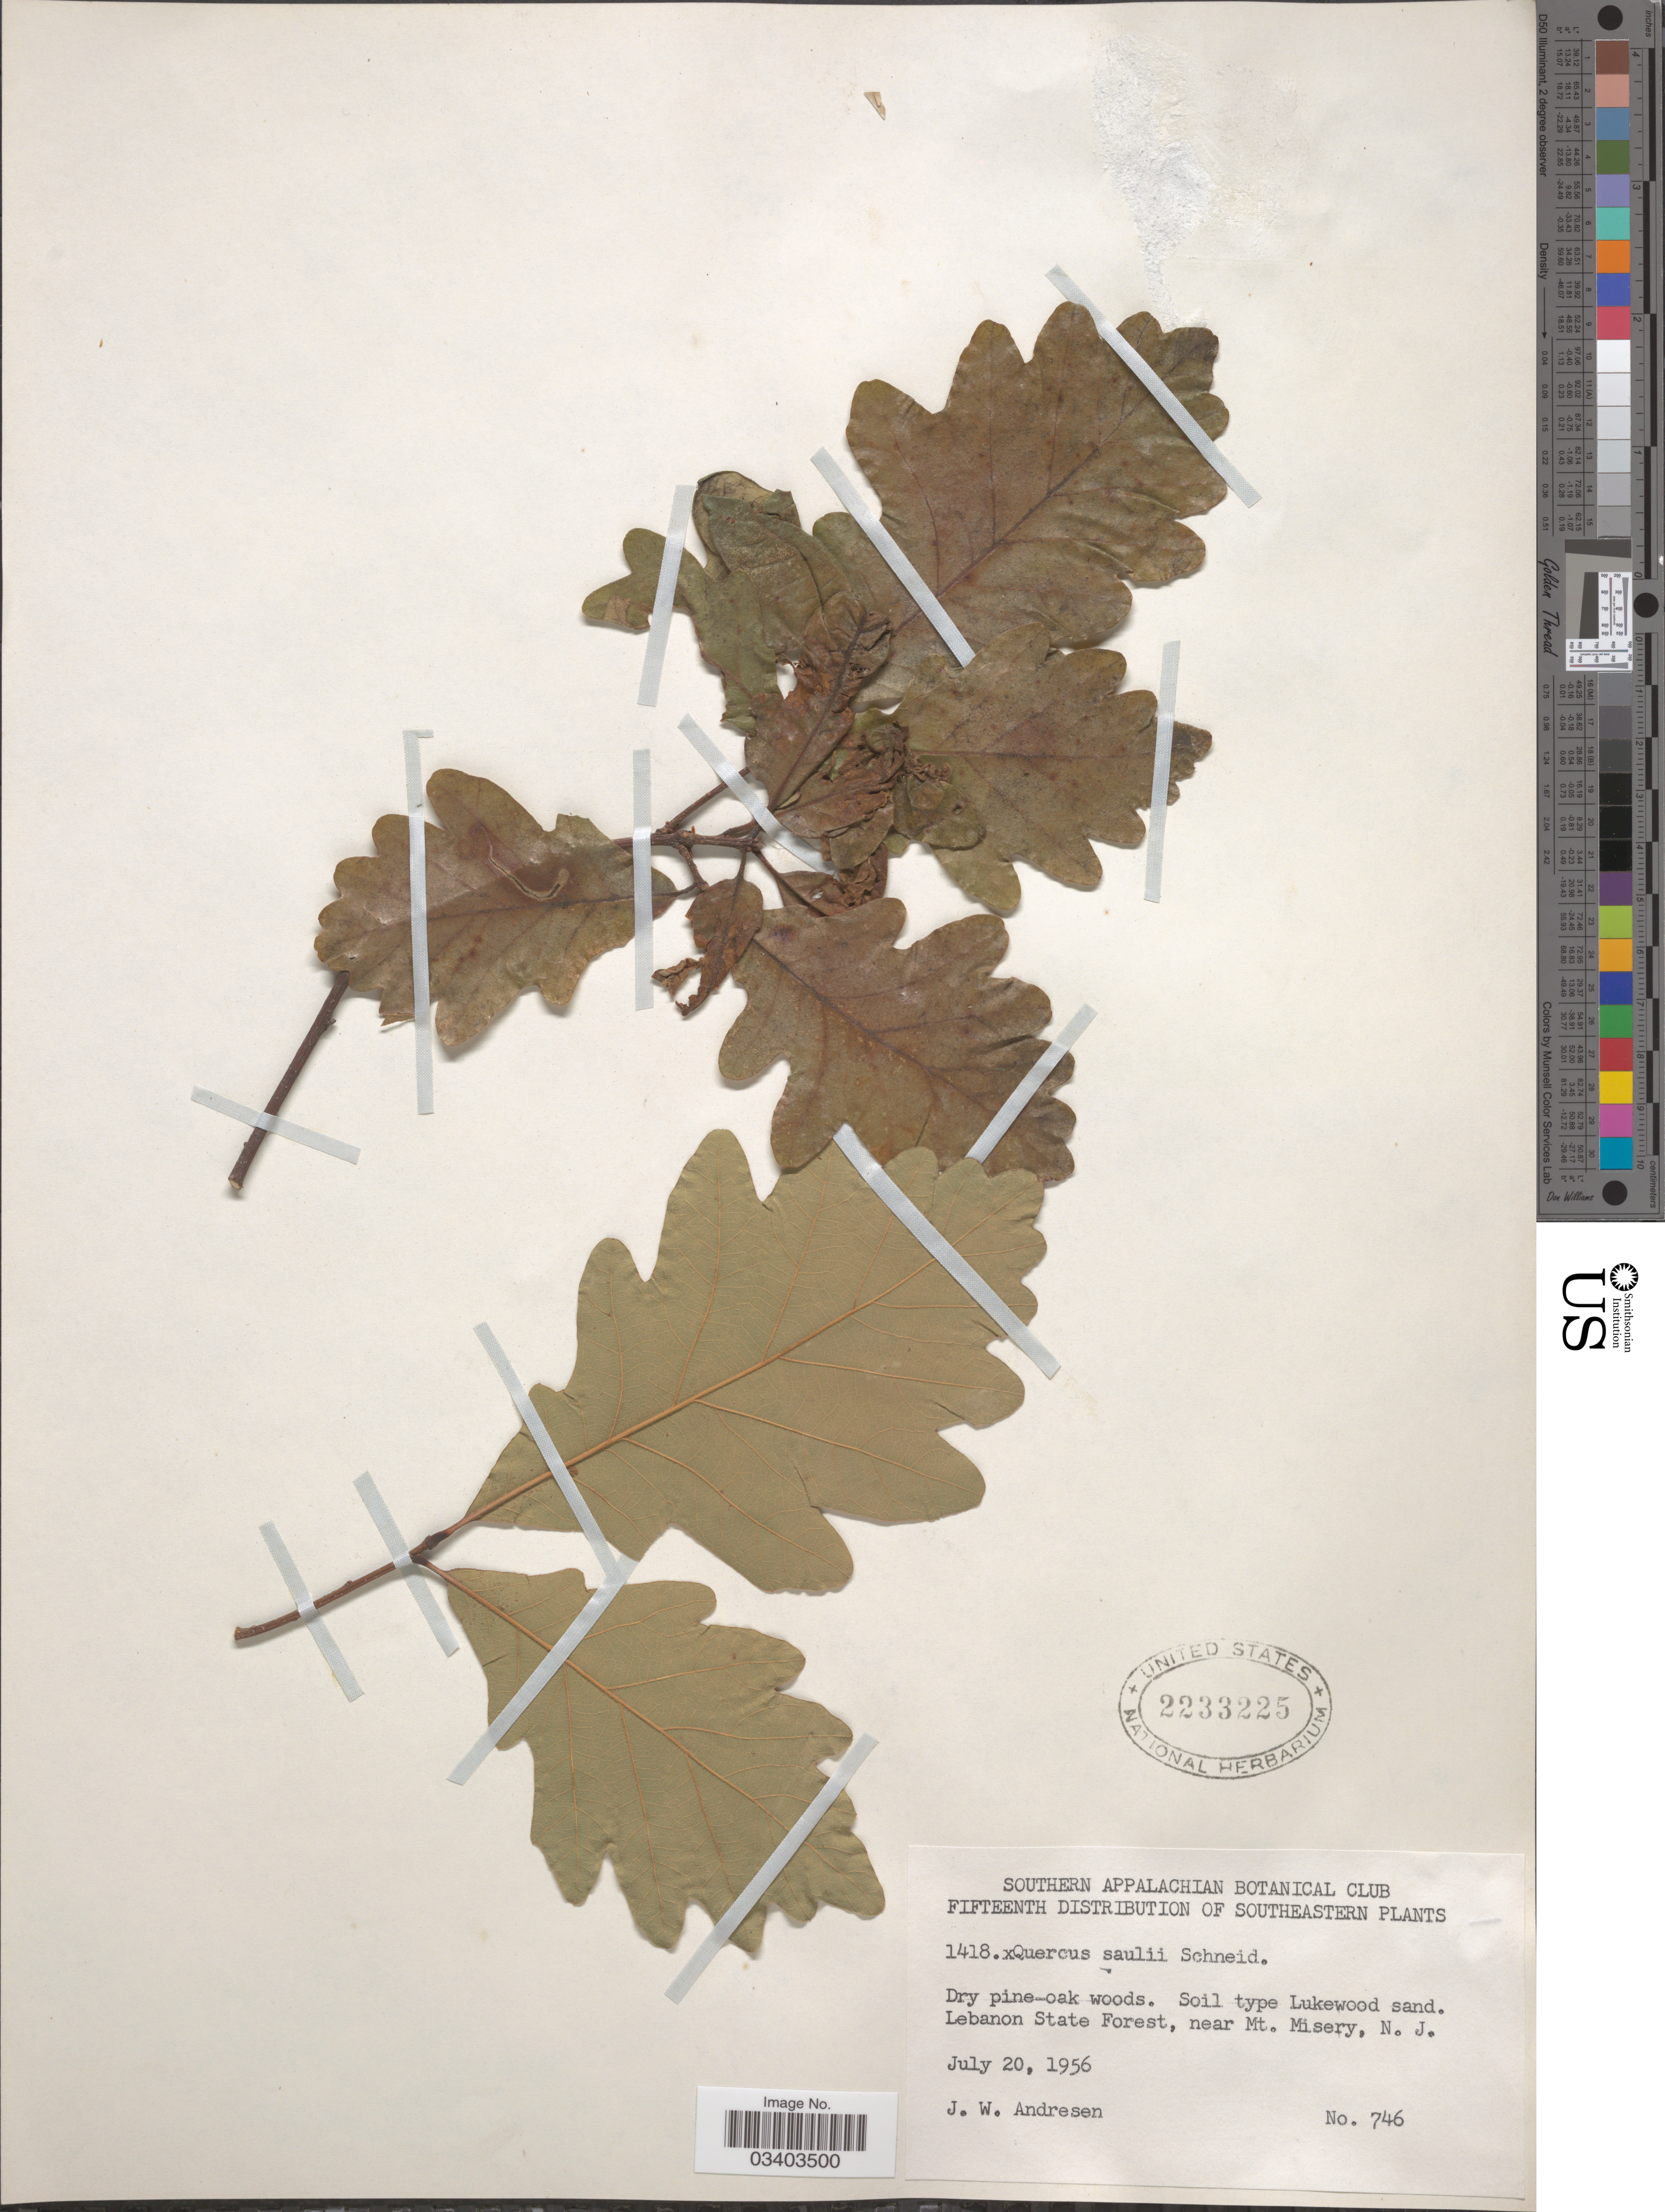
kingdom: Plantae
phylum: Tracheophyta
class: Magnoliopsida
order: Fagales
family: Fagaceae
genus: Quercus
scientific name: Quercus bicolor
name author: Willd.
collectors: J. Andrésen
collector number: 746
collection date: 1956-07-20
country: United States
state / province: New Jersey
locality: Southeastern. Lebanon State Forest, near Mt. Misery.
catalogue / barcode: US 2233225